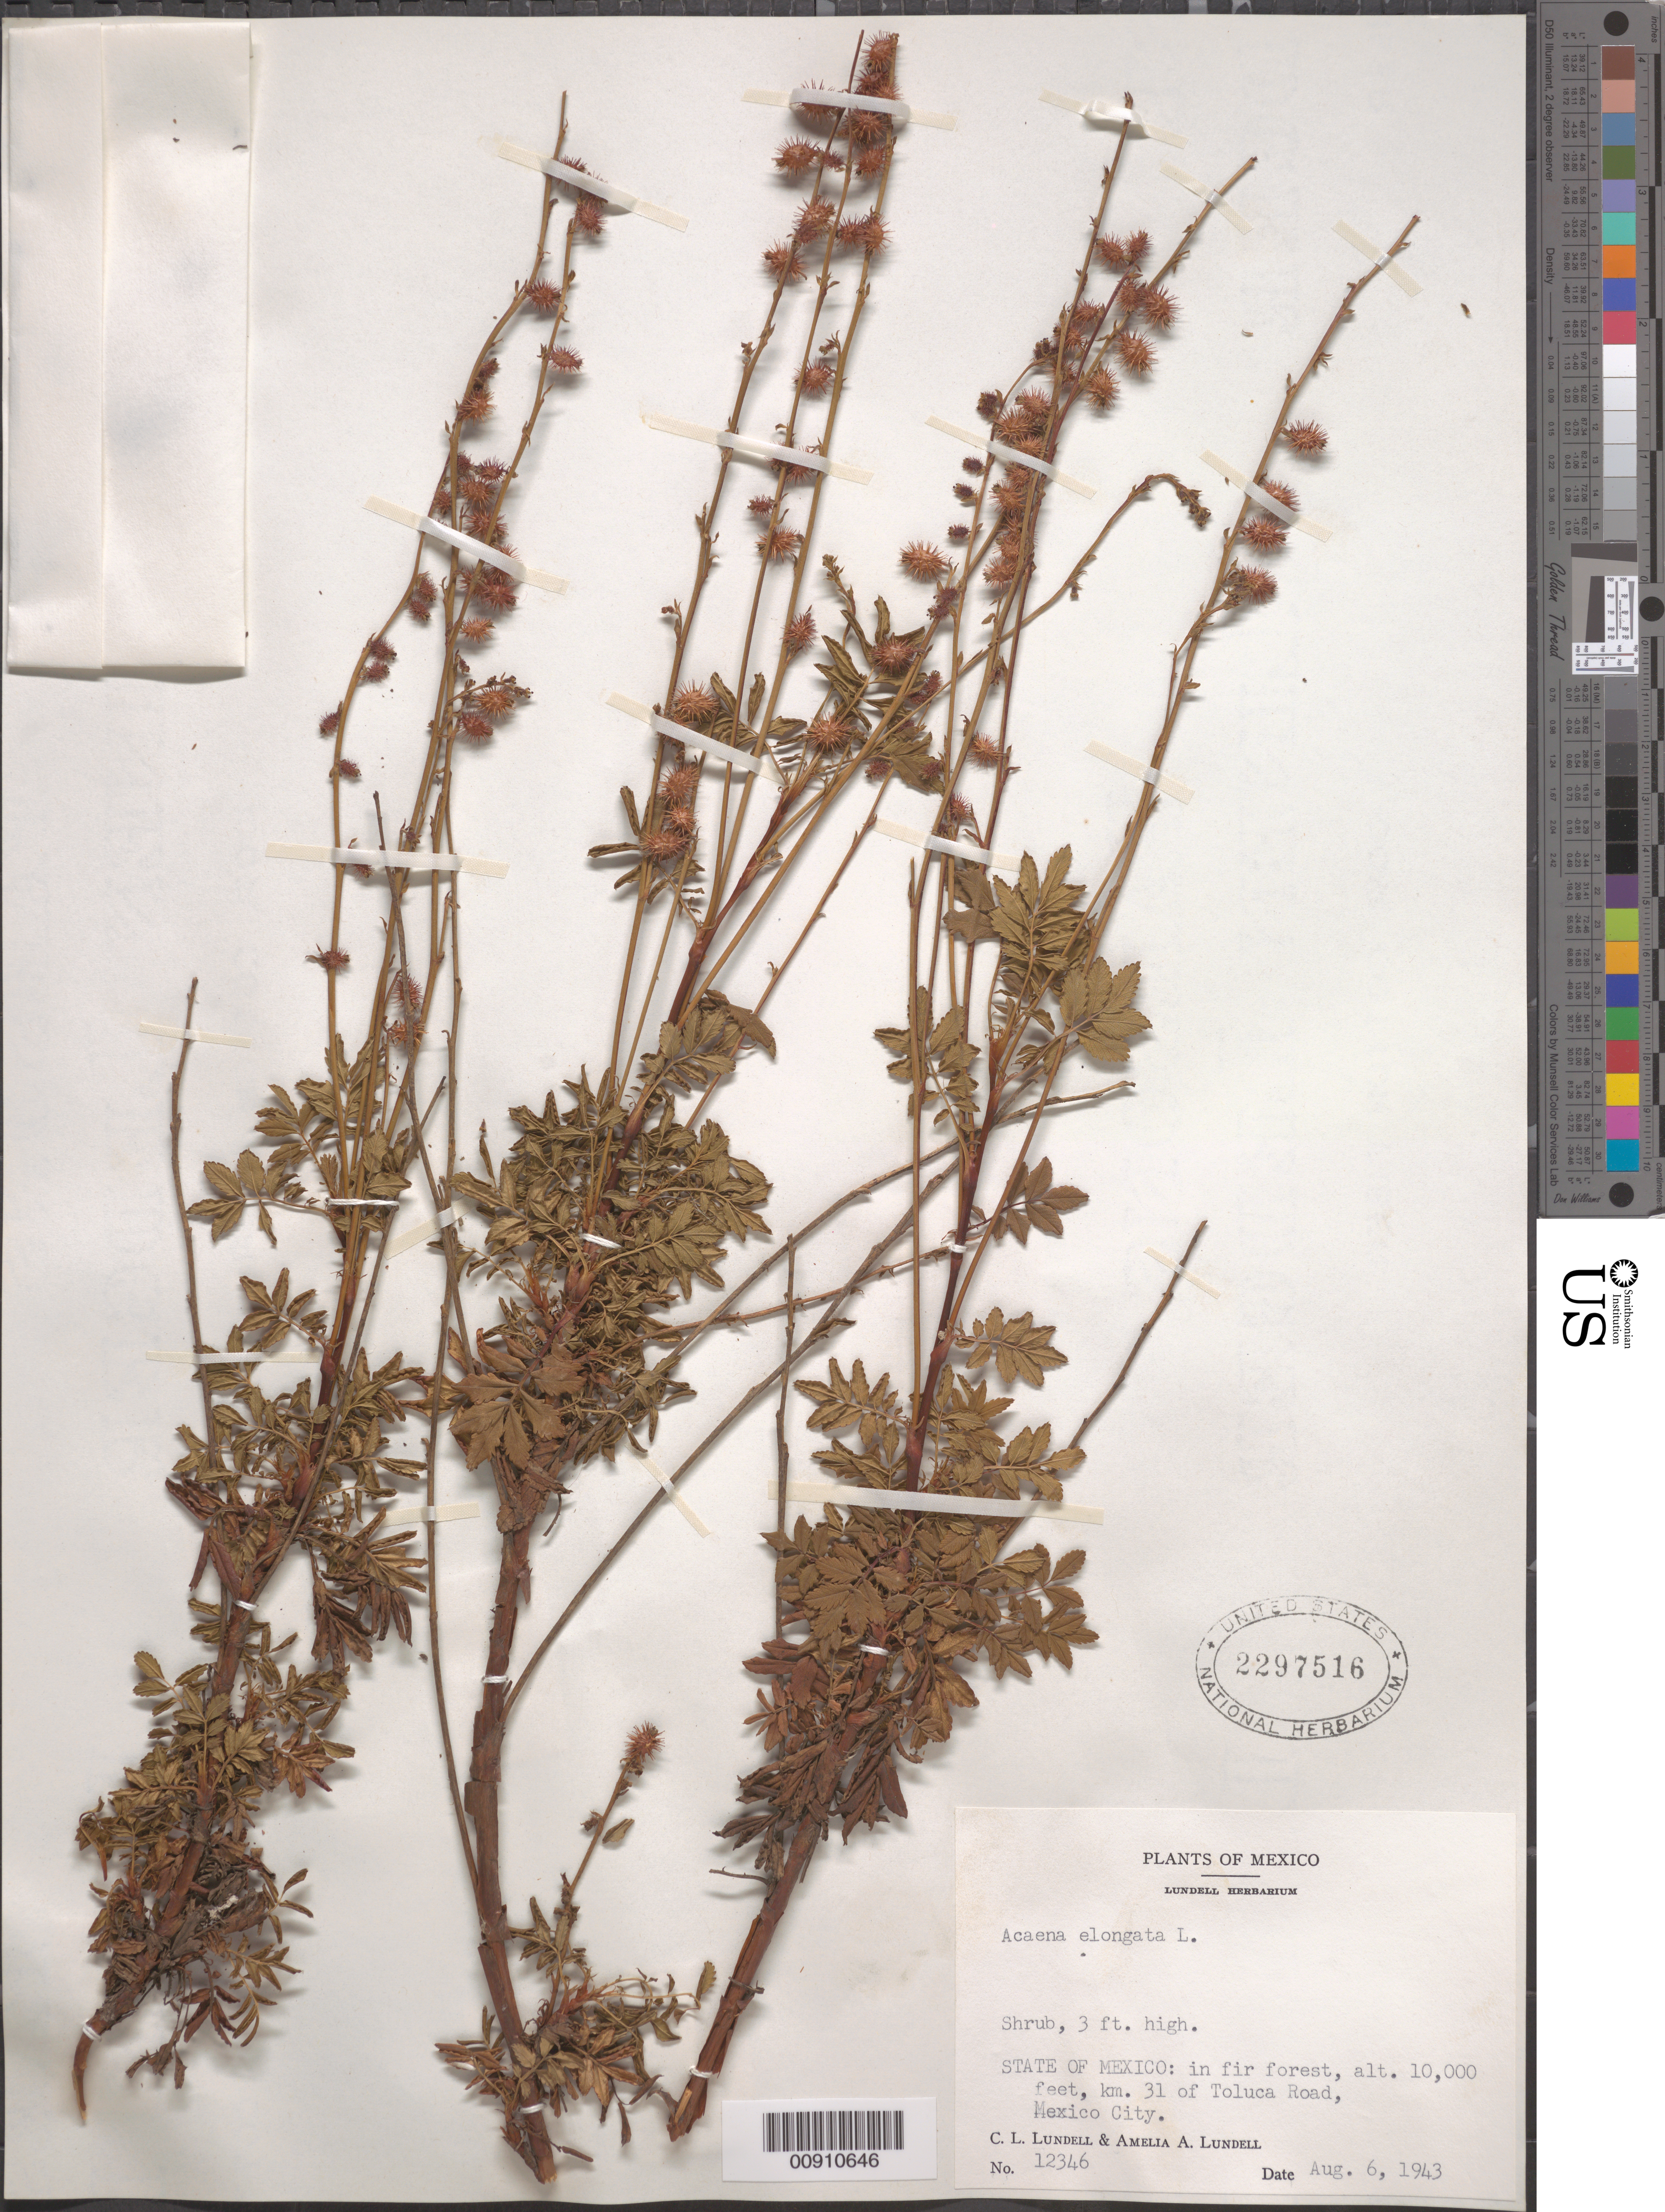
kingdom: Plantae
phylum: Tracheophyta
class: Magnoliopsida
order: Rosales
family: Rosaceae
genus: Acaena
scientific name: Acaena elongata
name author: L.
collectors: C. L. Lundell & A. A. Lundell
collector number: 12346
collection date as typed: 06 Aug 1943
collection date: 1943-08-06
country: Mexico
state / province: México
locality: State of Mexico: km. 31 of Toluca Road, Mexico City.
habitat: In fir forest.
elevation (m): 3048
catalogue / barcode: US 2297516